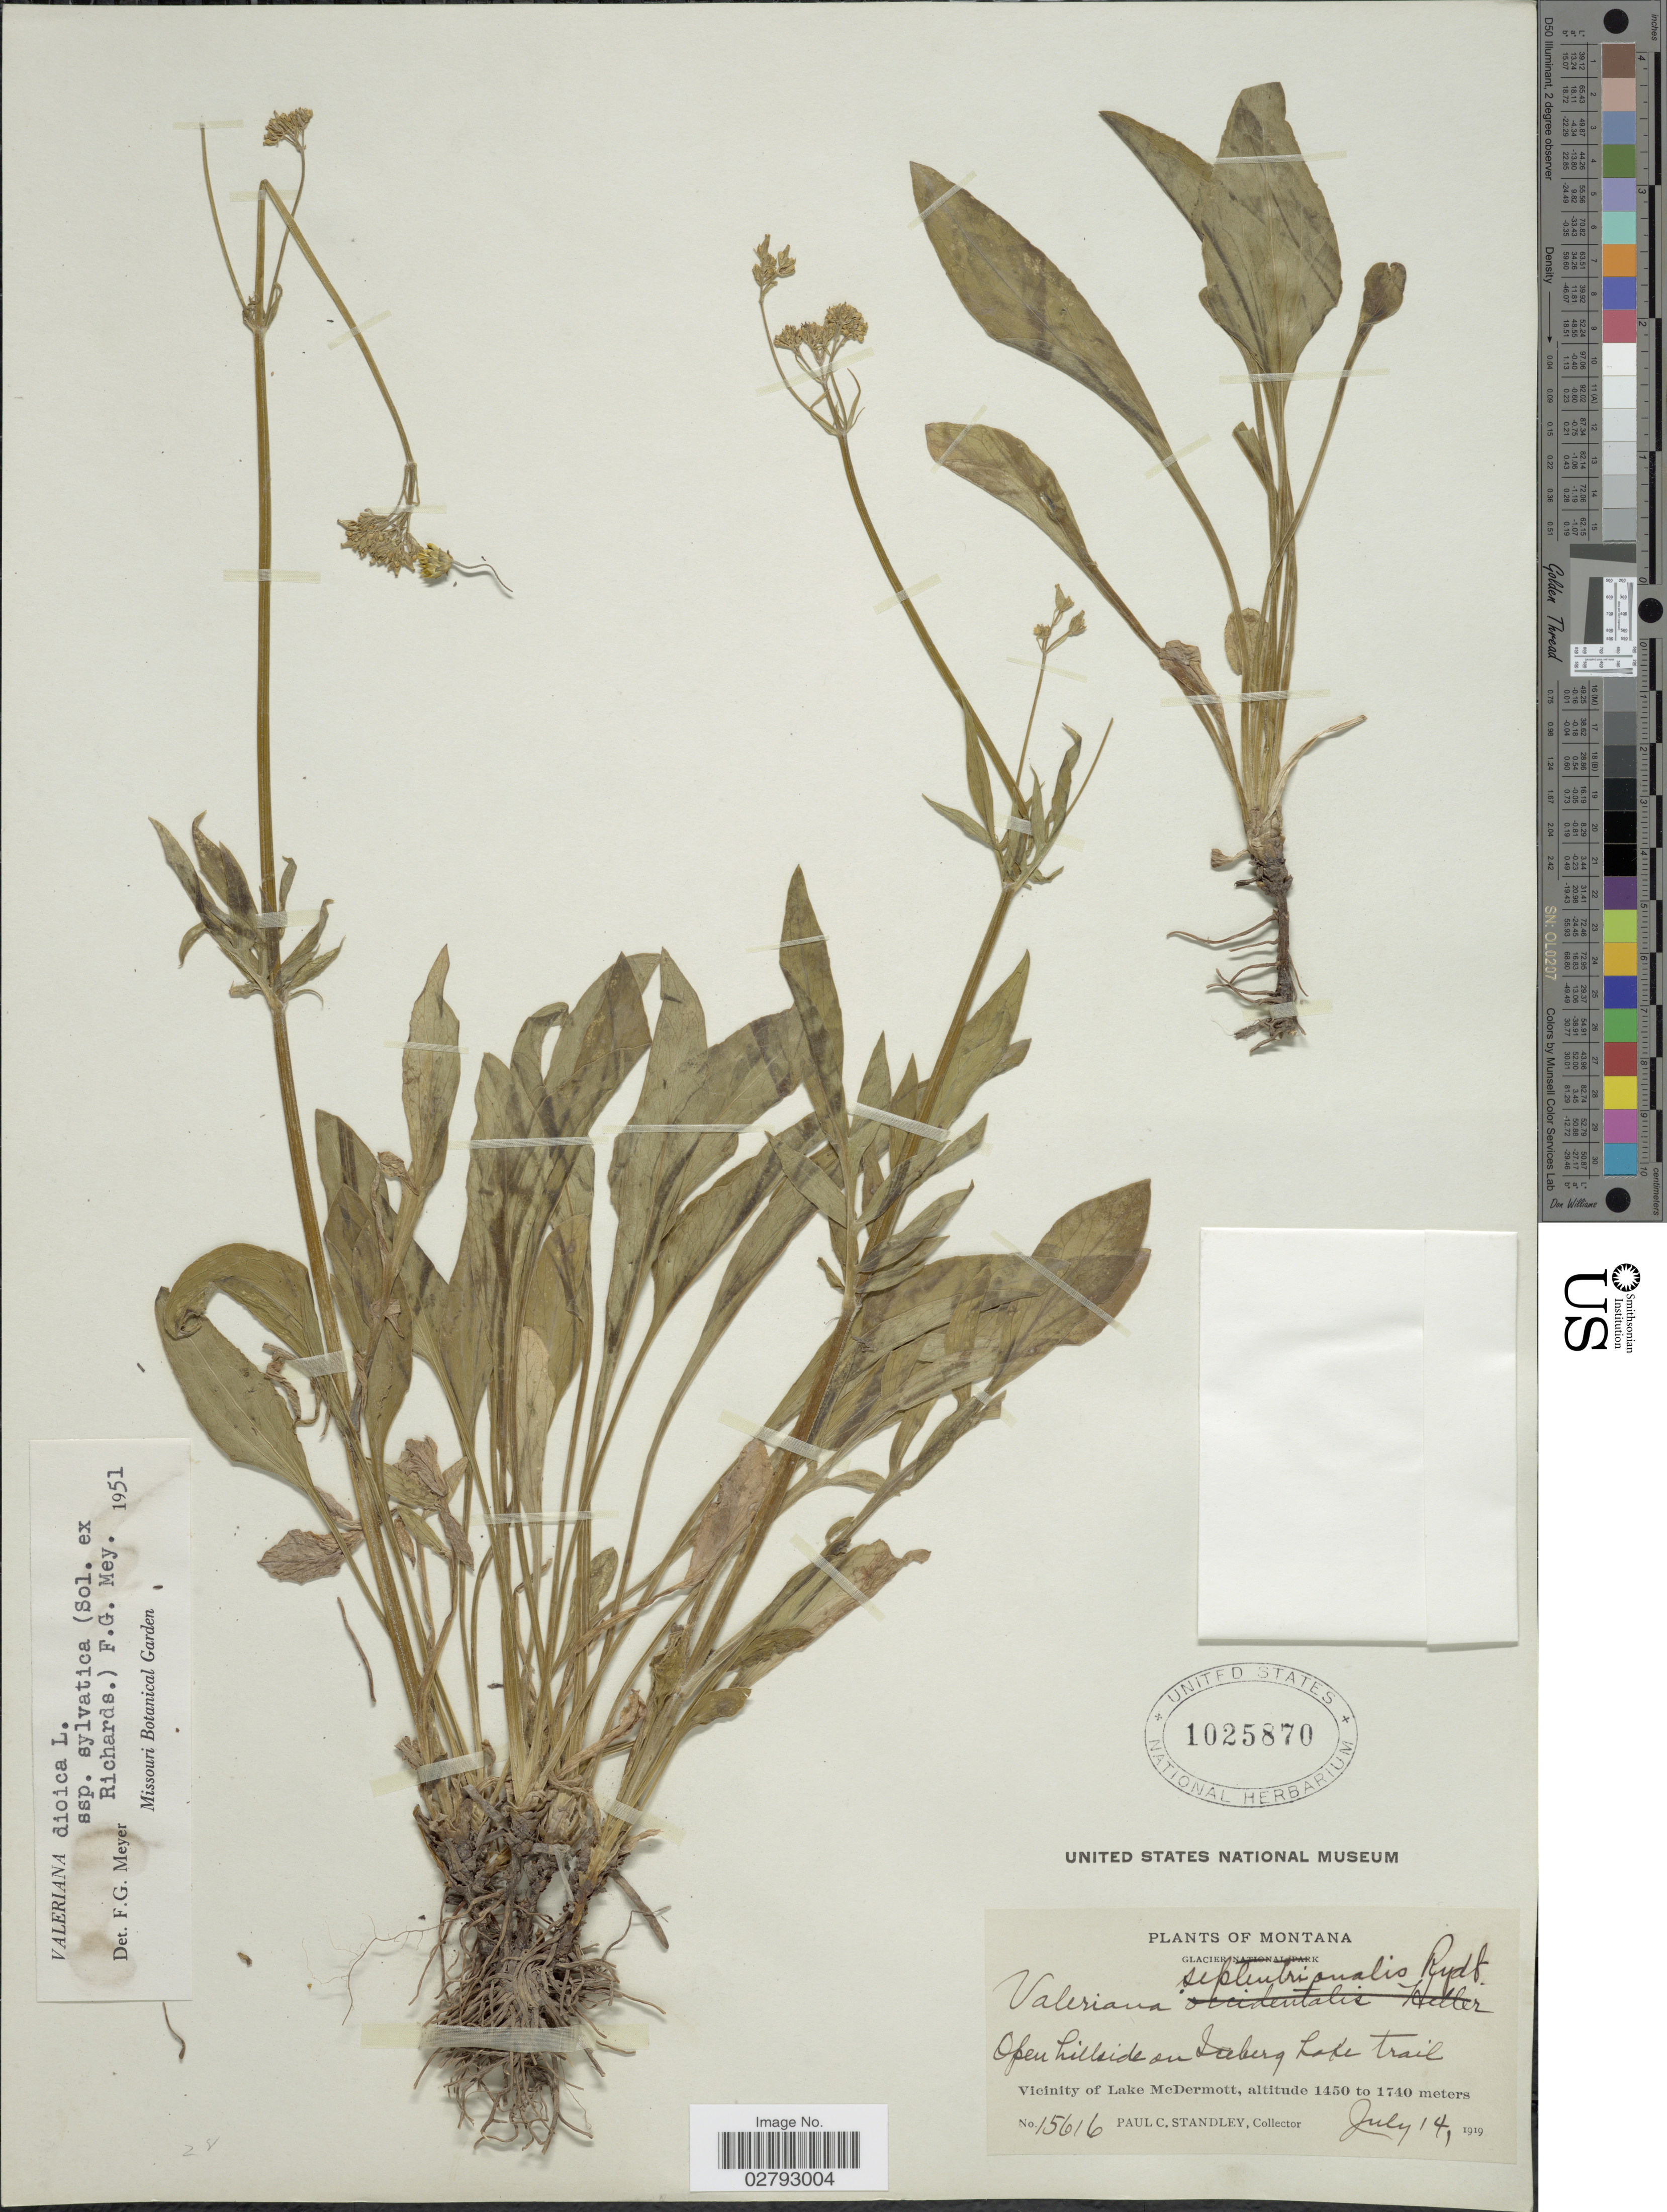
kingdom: Plantae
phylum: Tracheophyta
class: Magnoliopsida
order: Dipsacales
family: Caprifoliaceae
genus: Valeriana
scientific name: Valeriana dioica subsp. sylvatica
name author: (Sol. ex Richardson) F.G. Mey.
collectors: P. C. Standley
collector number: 15616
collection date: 1919-07-14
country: United States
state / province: Montana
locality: Open hillside on Iceberg Lake trail. Vicinity of Lake McDermott.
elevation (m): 1450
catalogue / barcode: US 1025870